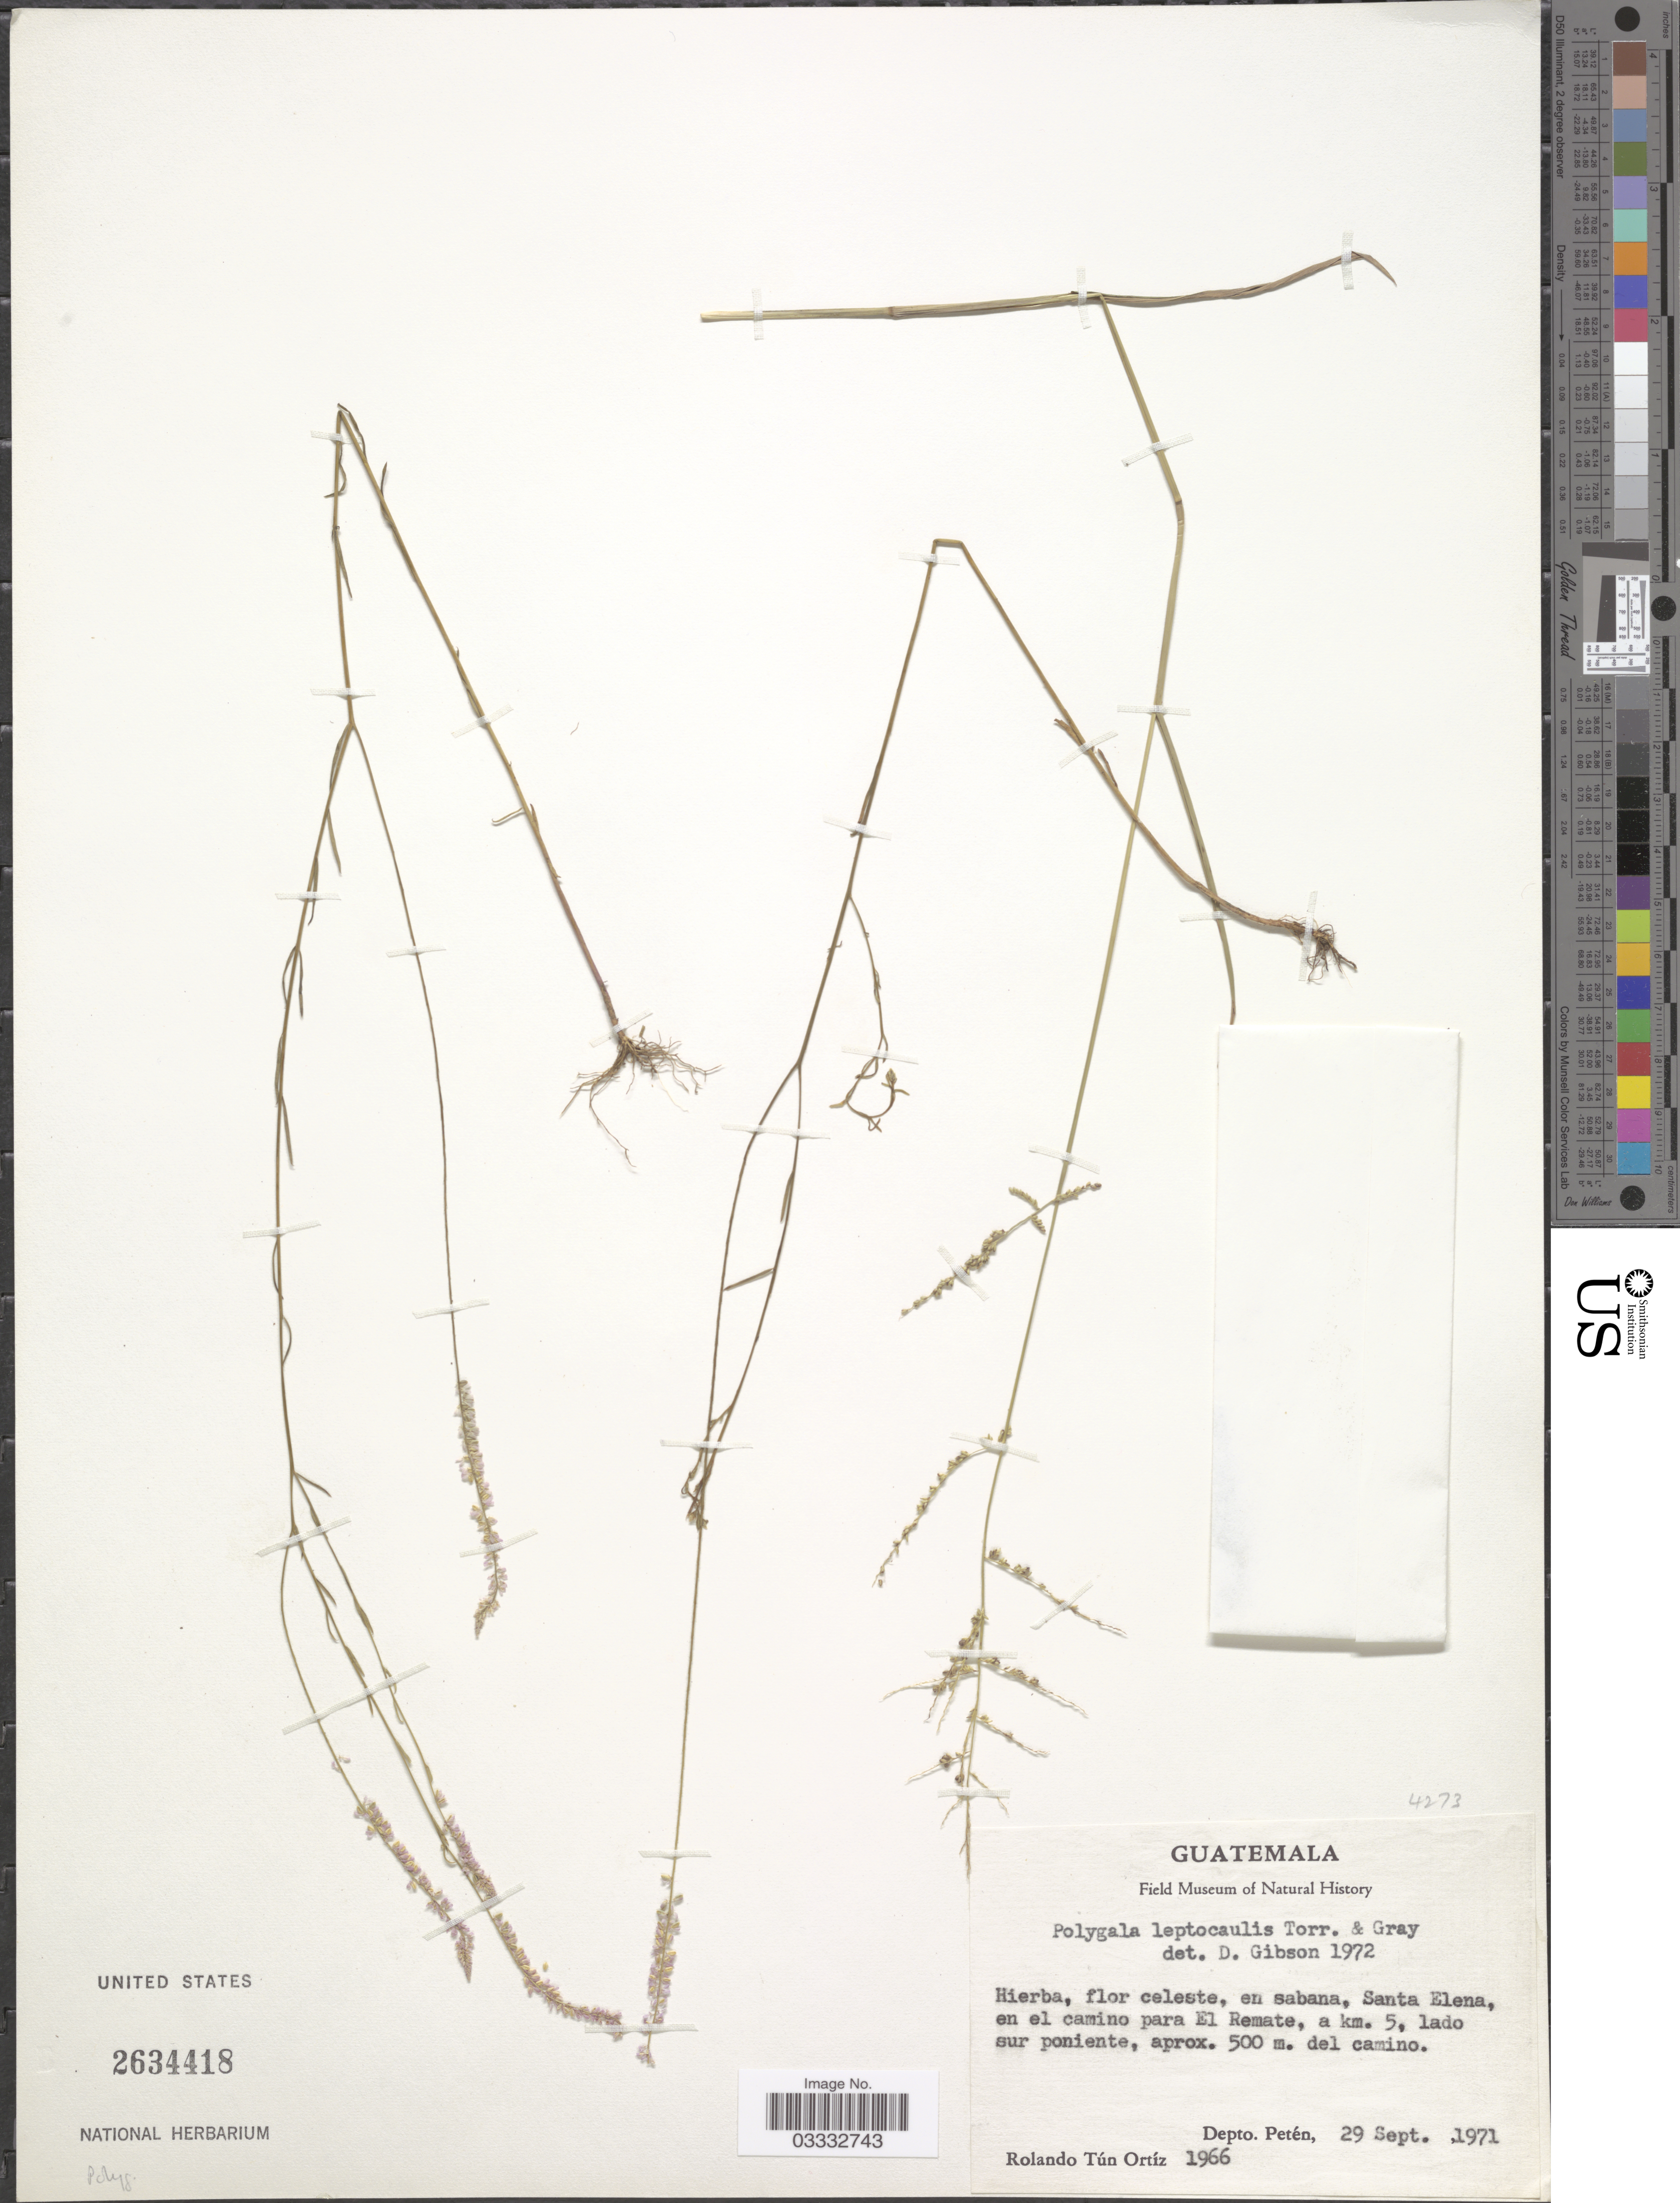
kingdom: Plantae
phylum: Tracheophyta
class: Magnoliopsida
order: Fabales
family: Polygalaceae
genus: Polygala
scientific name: Polygala leptocaulis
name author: Torr. & A. Gray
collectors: R. T. Ortíz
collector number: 1966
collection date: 1971-09-29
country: Guatemala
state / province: El Petén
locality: Santa Elena, en el camino para El Remate, a km. 5, lado sur poniente, aprox. 500 m. del camino. Depto. Petén.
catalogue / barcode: US 2634418